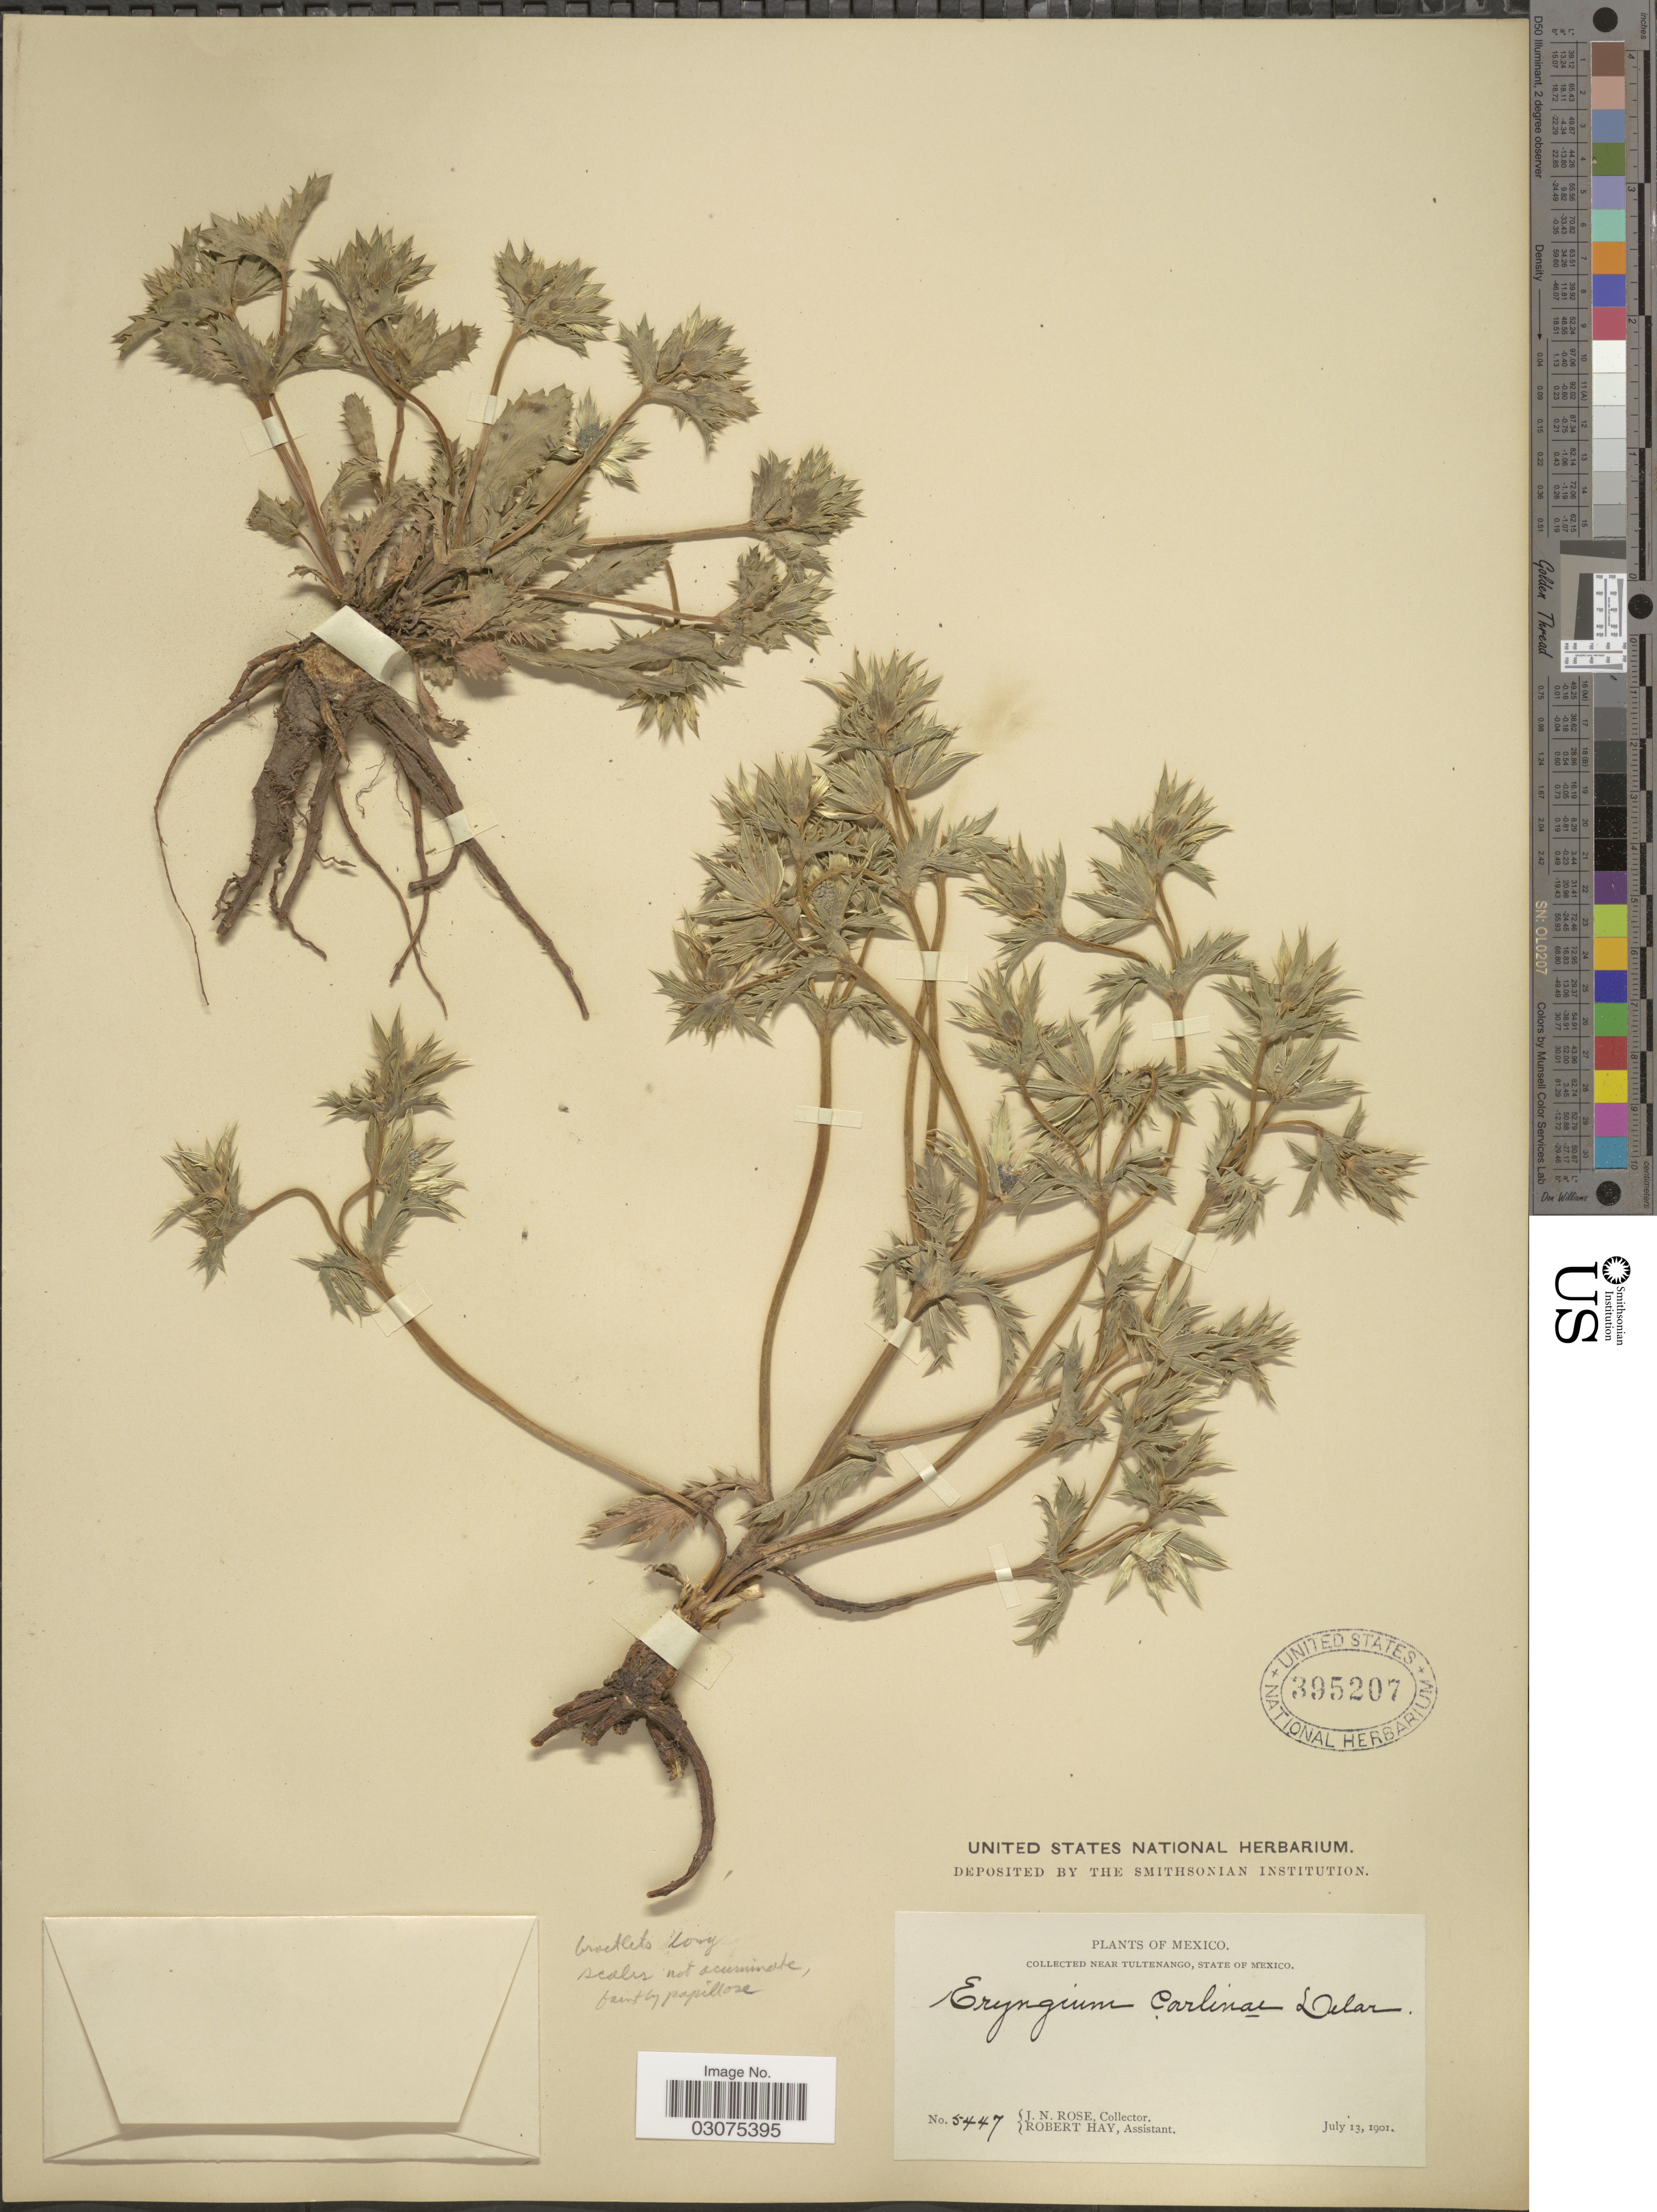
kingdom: Plantae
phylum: Tracheophyta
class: Magnoliopsida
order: Apiales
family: Apiaceae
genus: Eryngium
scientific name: Eryngium carlinae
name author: F. Delaroche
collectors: J. N. Rose & R. Hay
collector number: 5447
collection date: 1901-07-13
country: Mexico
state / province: México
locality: Near Tultenango, State of Mexico.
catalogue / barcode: US 395207